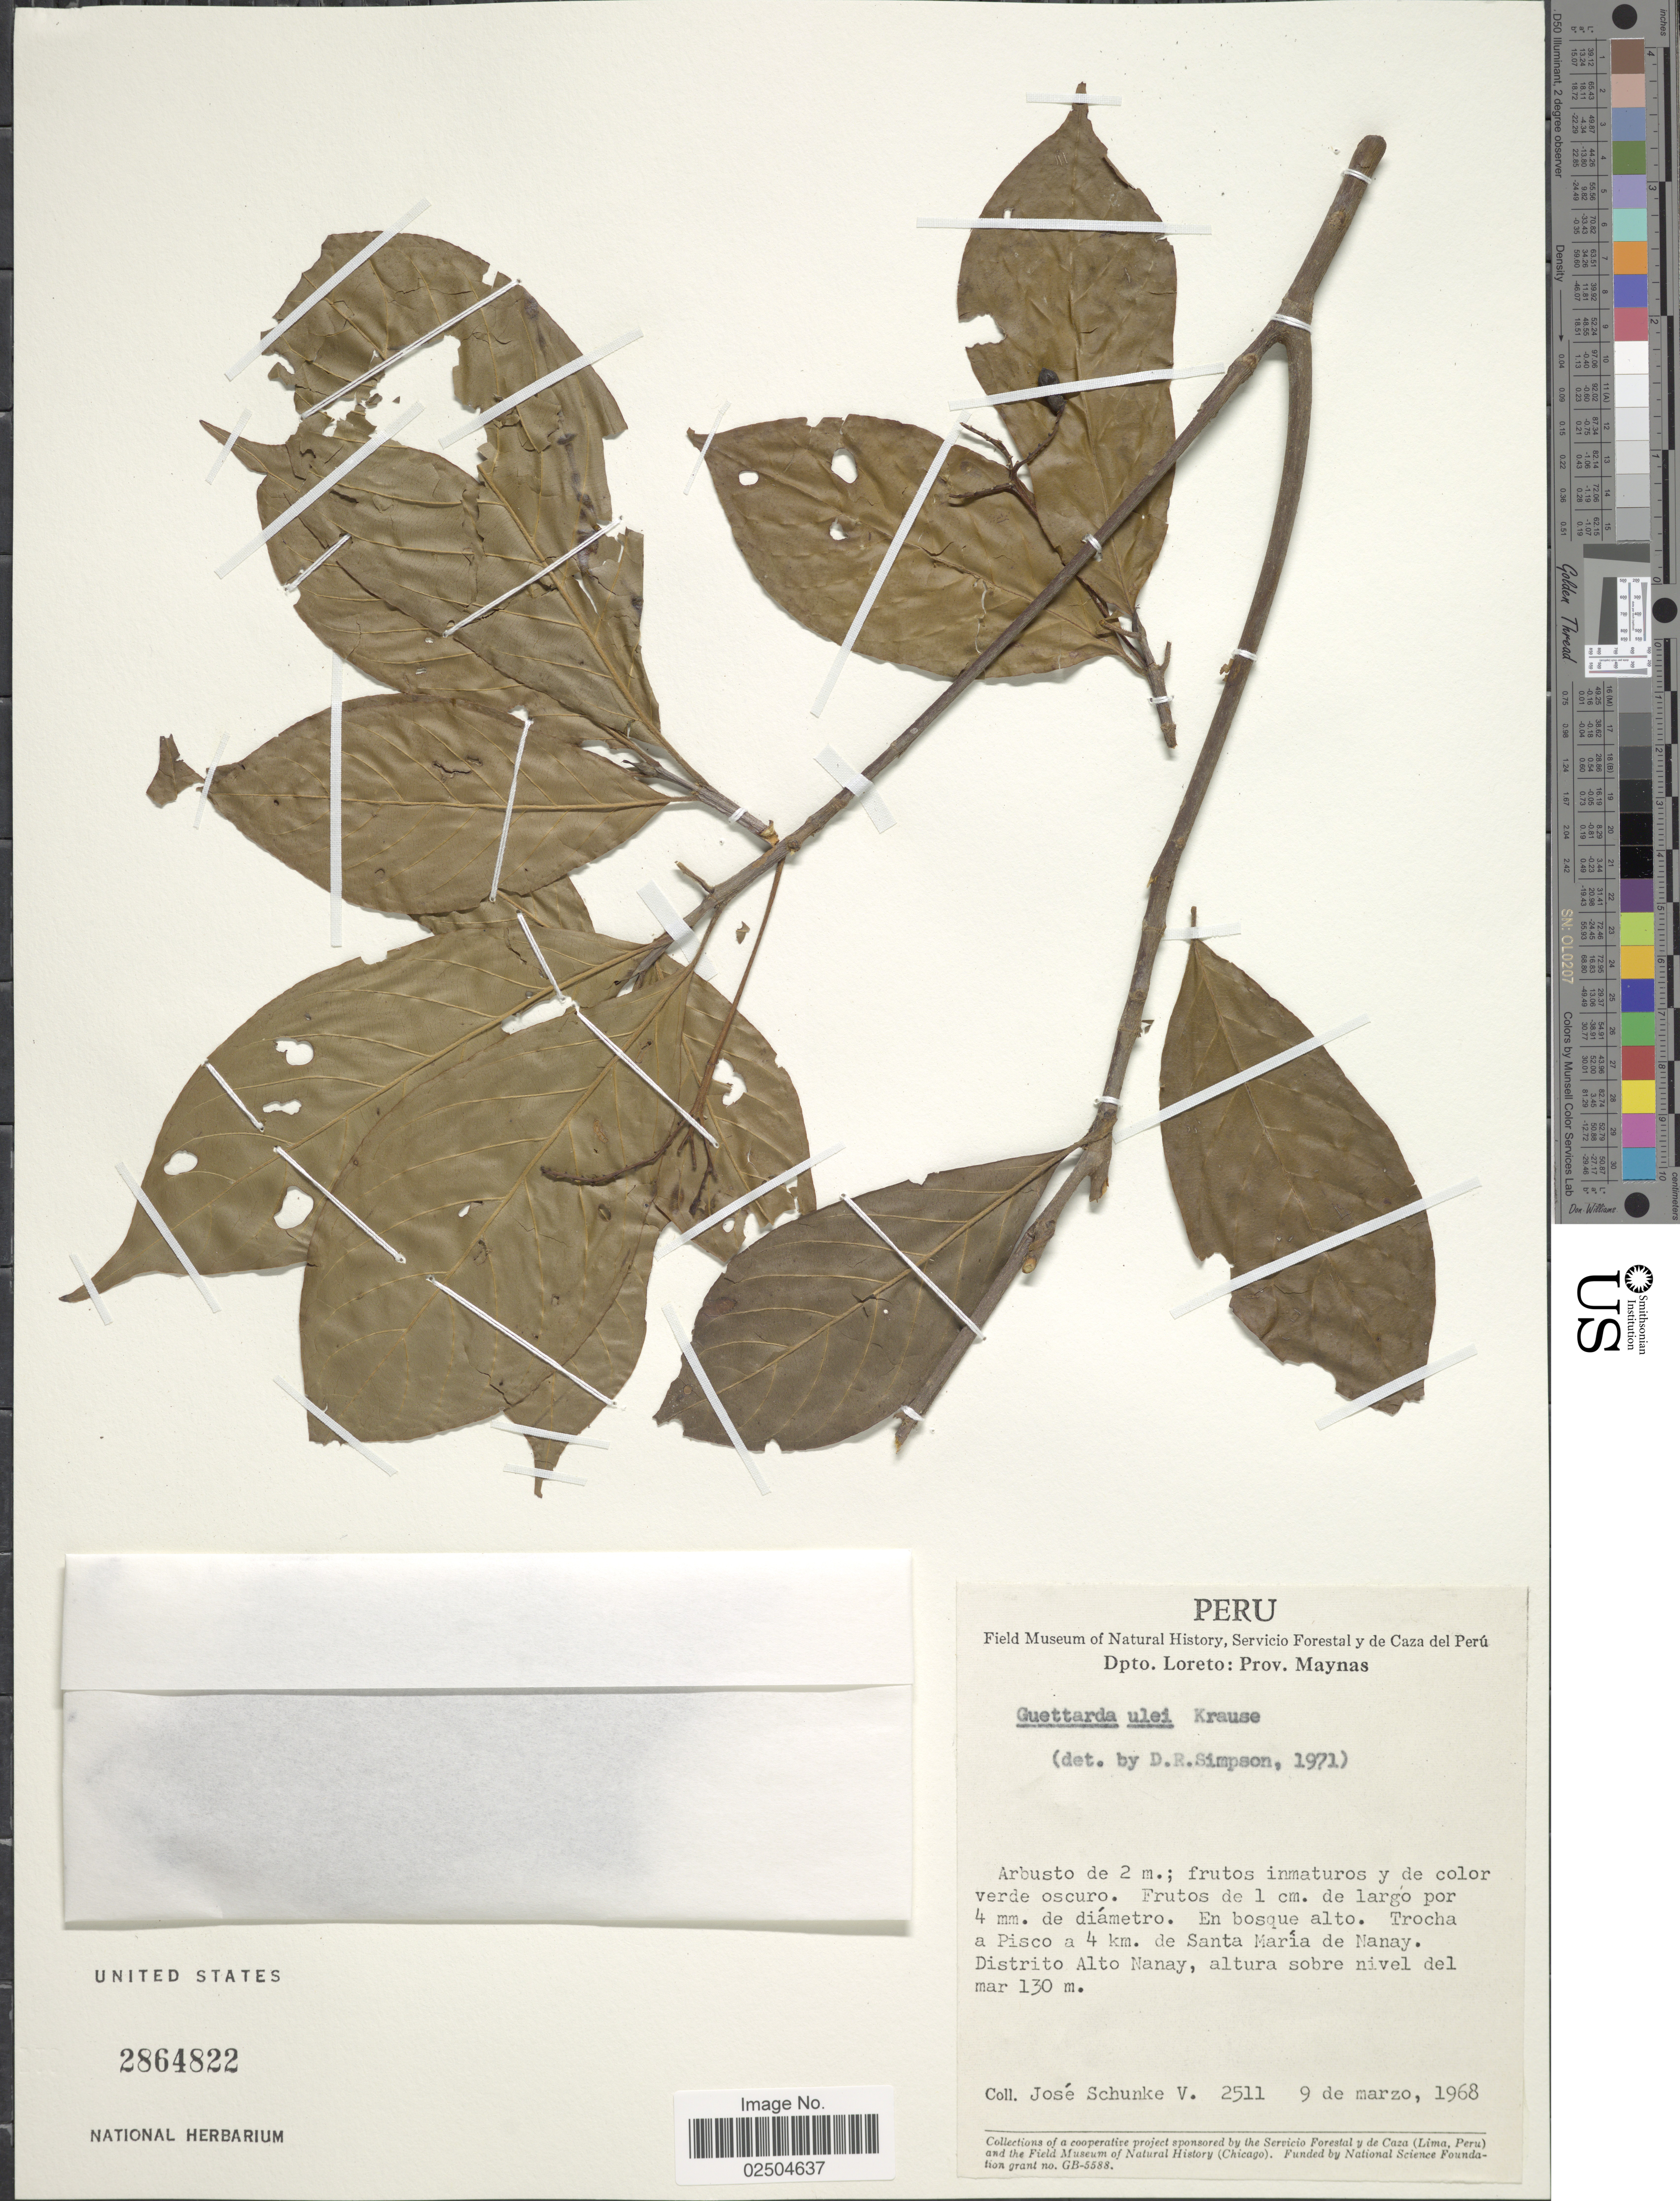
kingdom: Plantae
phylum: Tracheophyta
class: Magnoliopsida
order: Gentianales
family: Rubiaceae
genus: Guettarda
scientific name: Guettarda ulei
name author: Krause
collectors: J. Schunke Vigo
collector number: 2511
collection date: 1968-03-09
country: Peru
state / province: Loreto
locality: Prov. Maynas, Trocha a Pisco a 4 km. de Santa Maria de Nanay, Distrito Alto Nanay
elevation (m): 130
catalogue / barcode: US 2864822